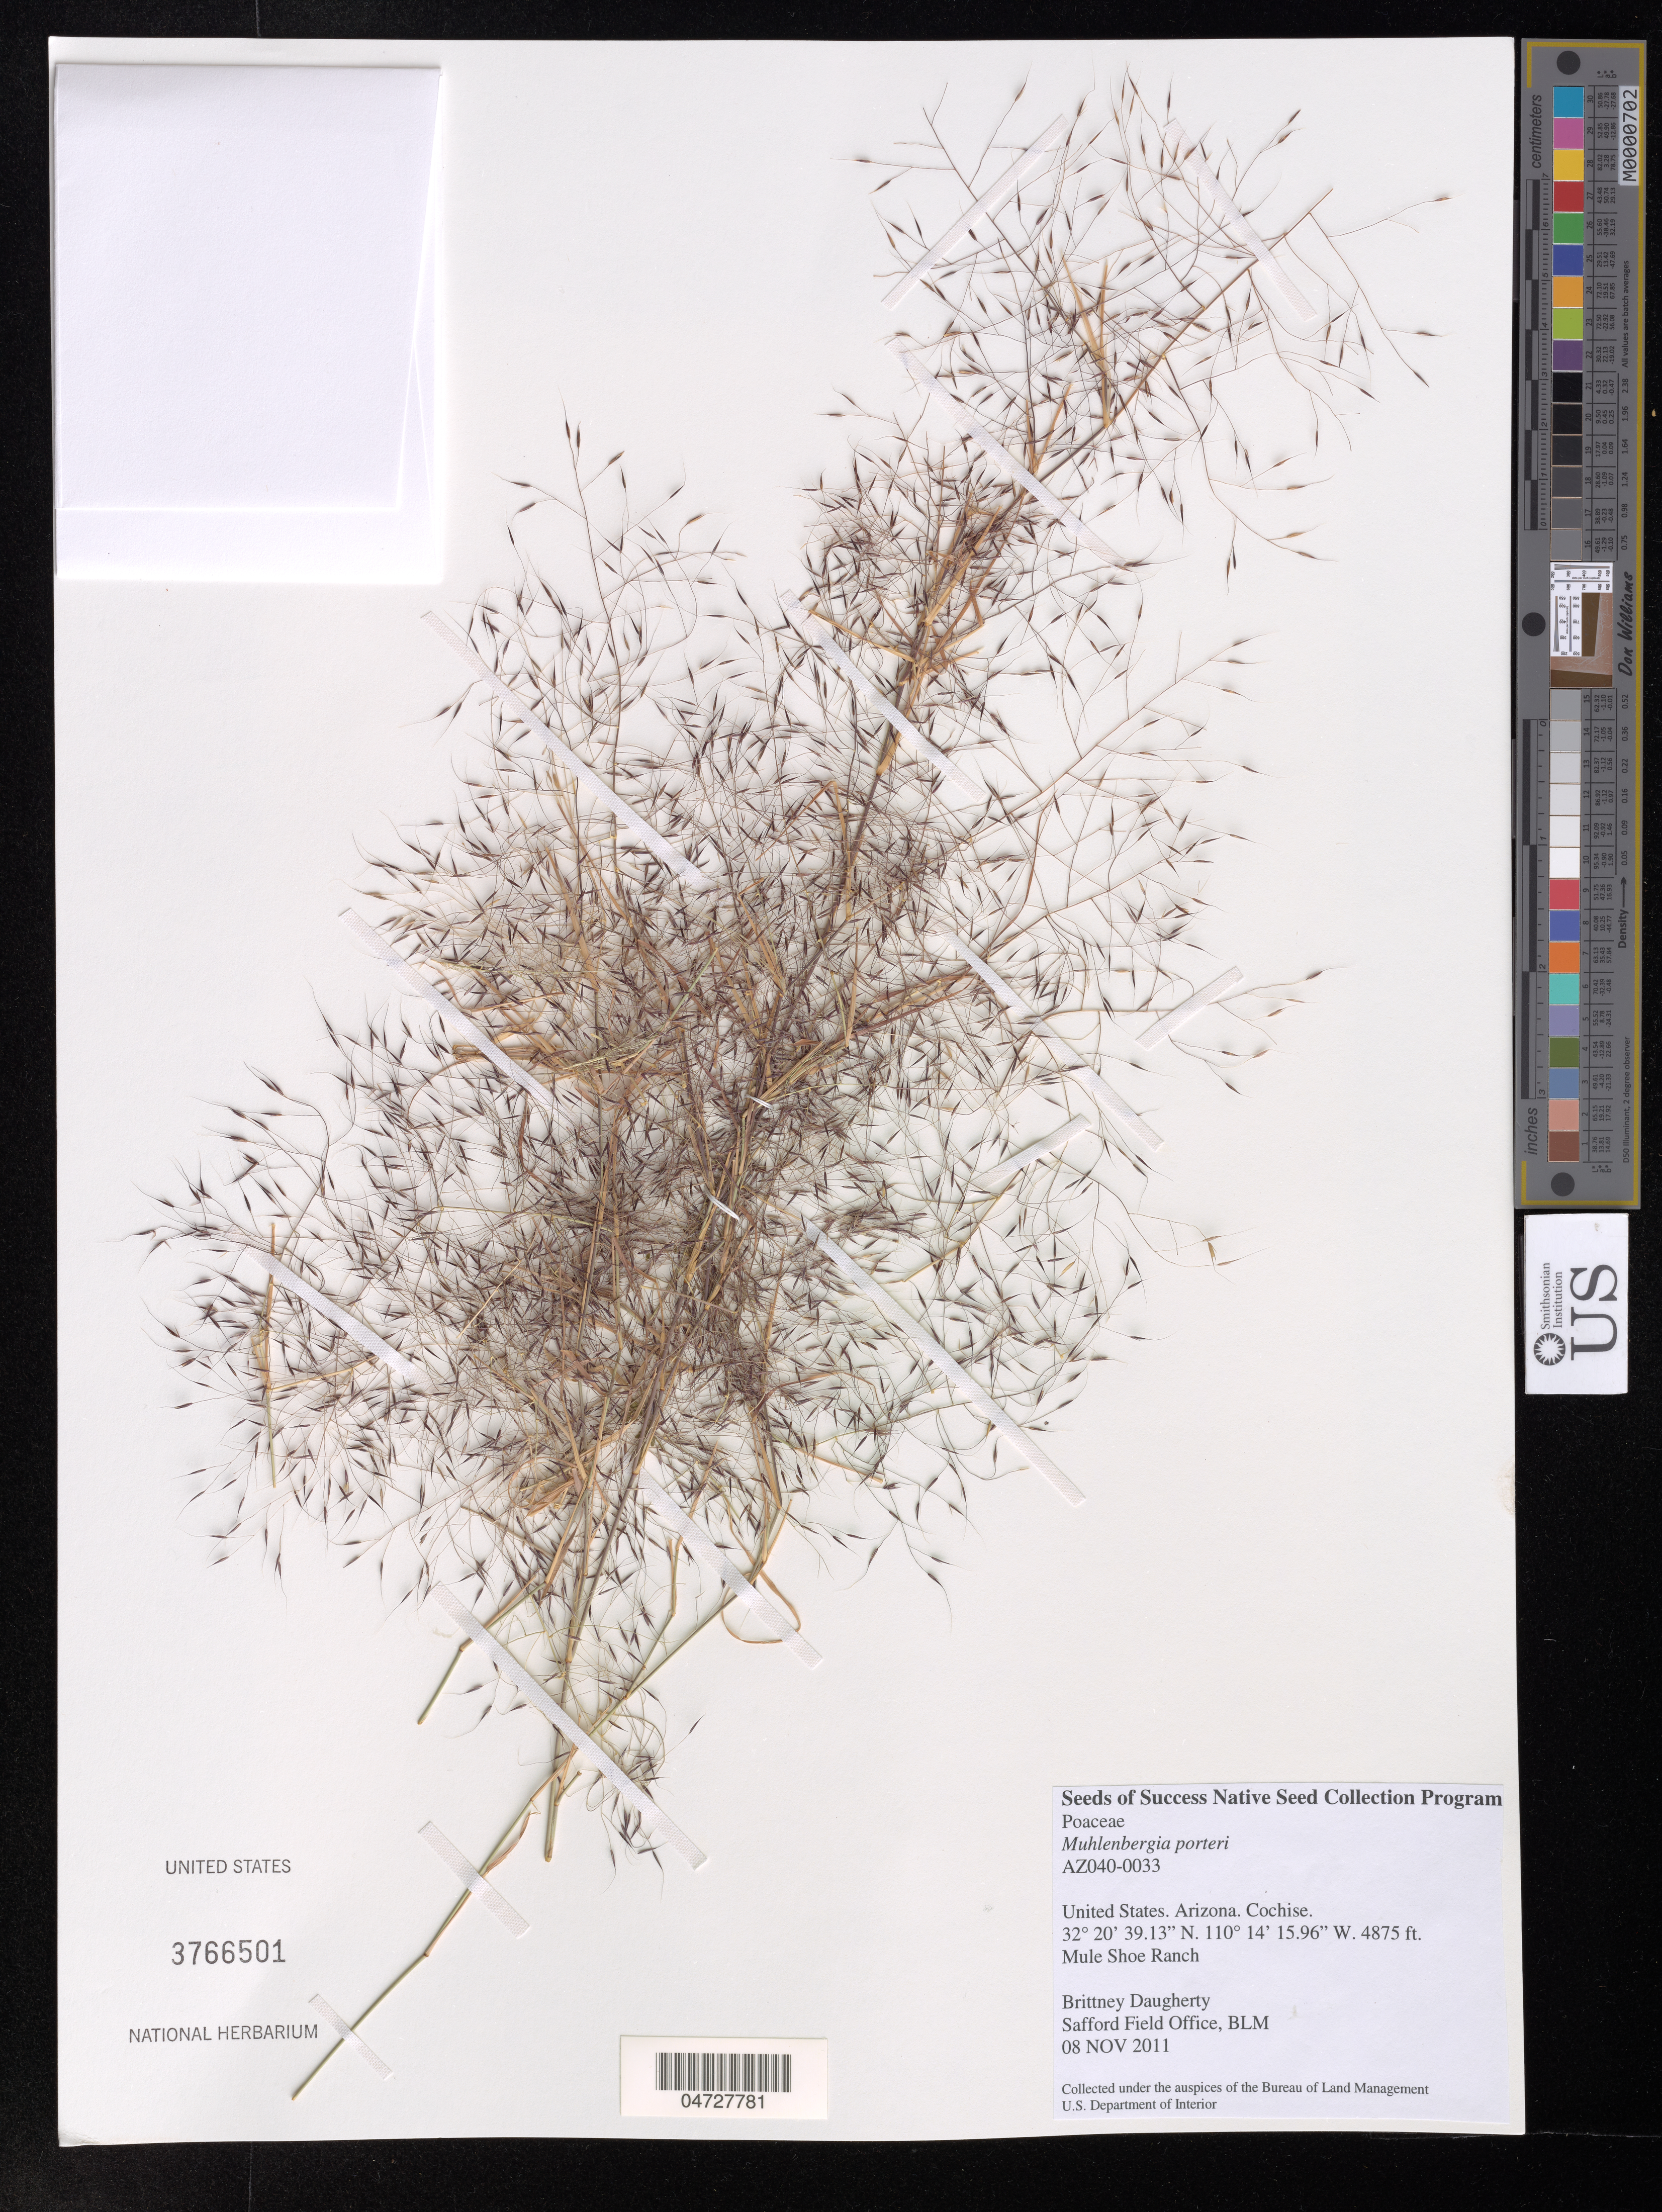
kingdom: Plantae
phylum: Tracheophyta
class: Liliopsida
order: Poales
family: Poaceae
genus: Muhlenbergia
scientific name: Muhlenbergia porteri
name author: Scribn. in W.J. Beal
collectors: B. Daugherty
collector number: AZ040-0033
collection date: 2011-11-08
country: United States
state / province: Arizona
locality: Cochise, Mule Shoe Ranch.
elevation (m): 1486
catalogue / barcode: US 3766501